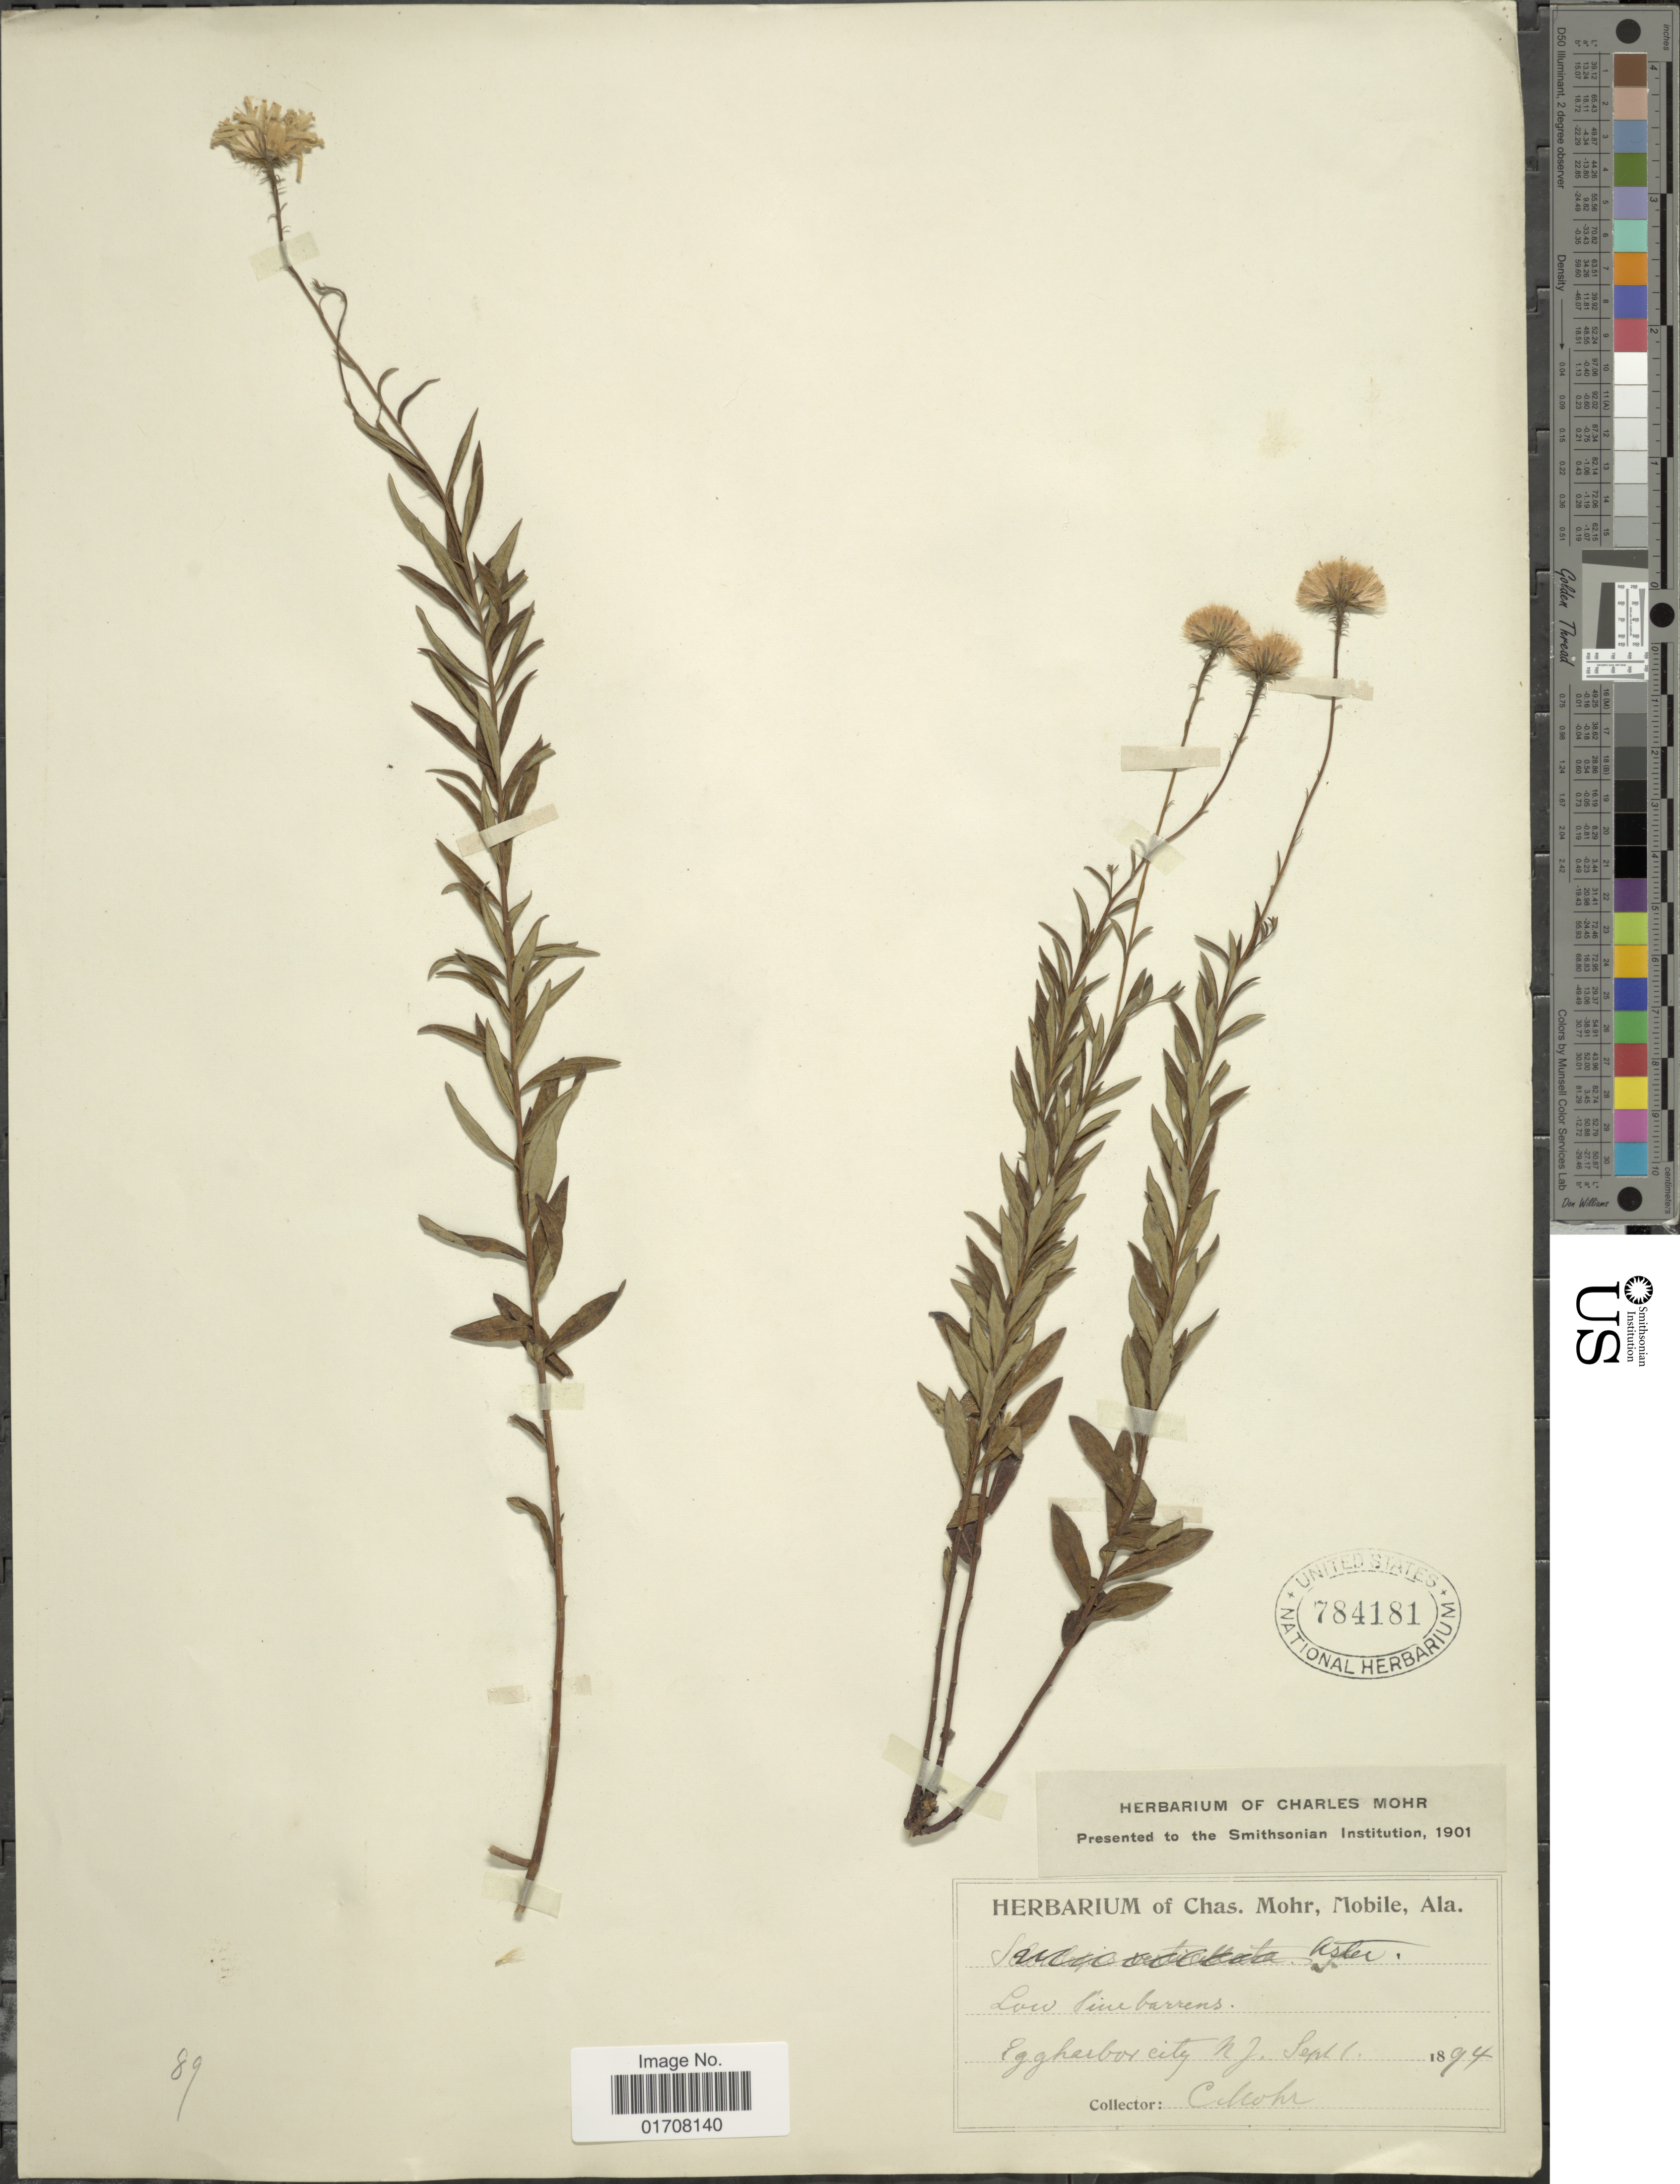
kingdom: Plantae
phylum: Tracheophyta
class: Magnoliopsida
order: Asterales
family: Asteraceae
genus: Ionactis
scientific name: Ionactis linariifolia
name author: (L.) Greene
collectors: C. T. Mohr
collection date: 1894-09-01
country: United States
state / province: New Jersey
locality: Eggharbor City, N.J.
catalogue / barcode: US 784181